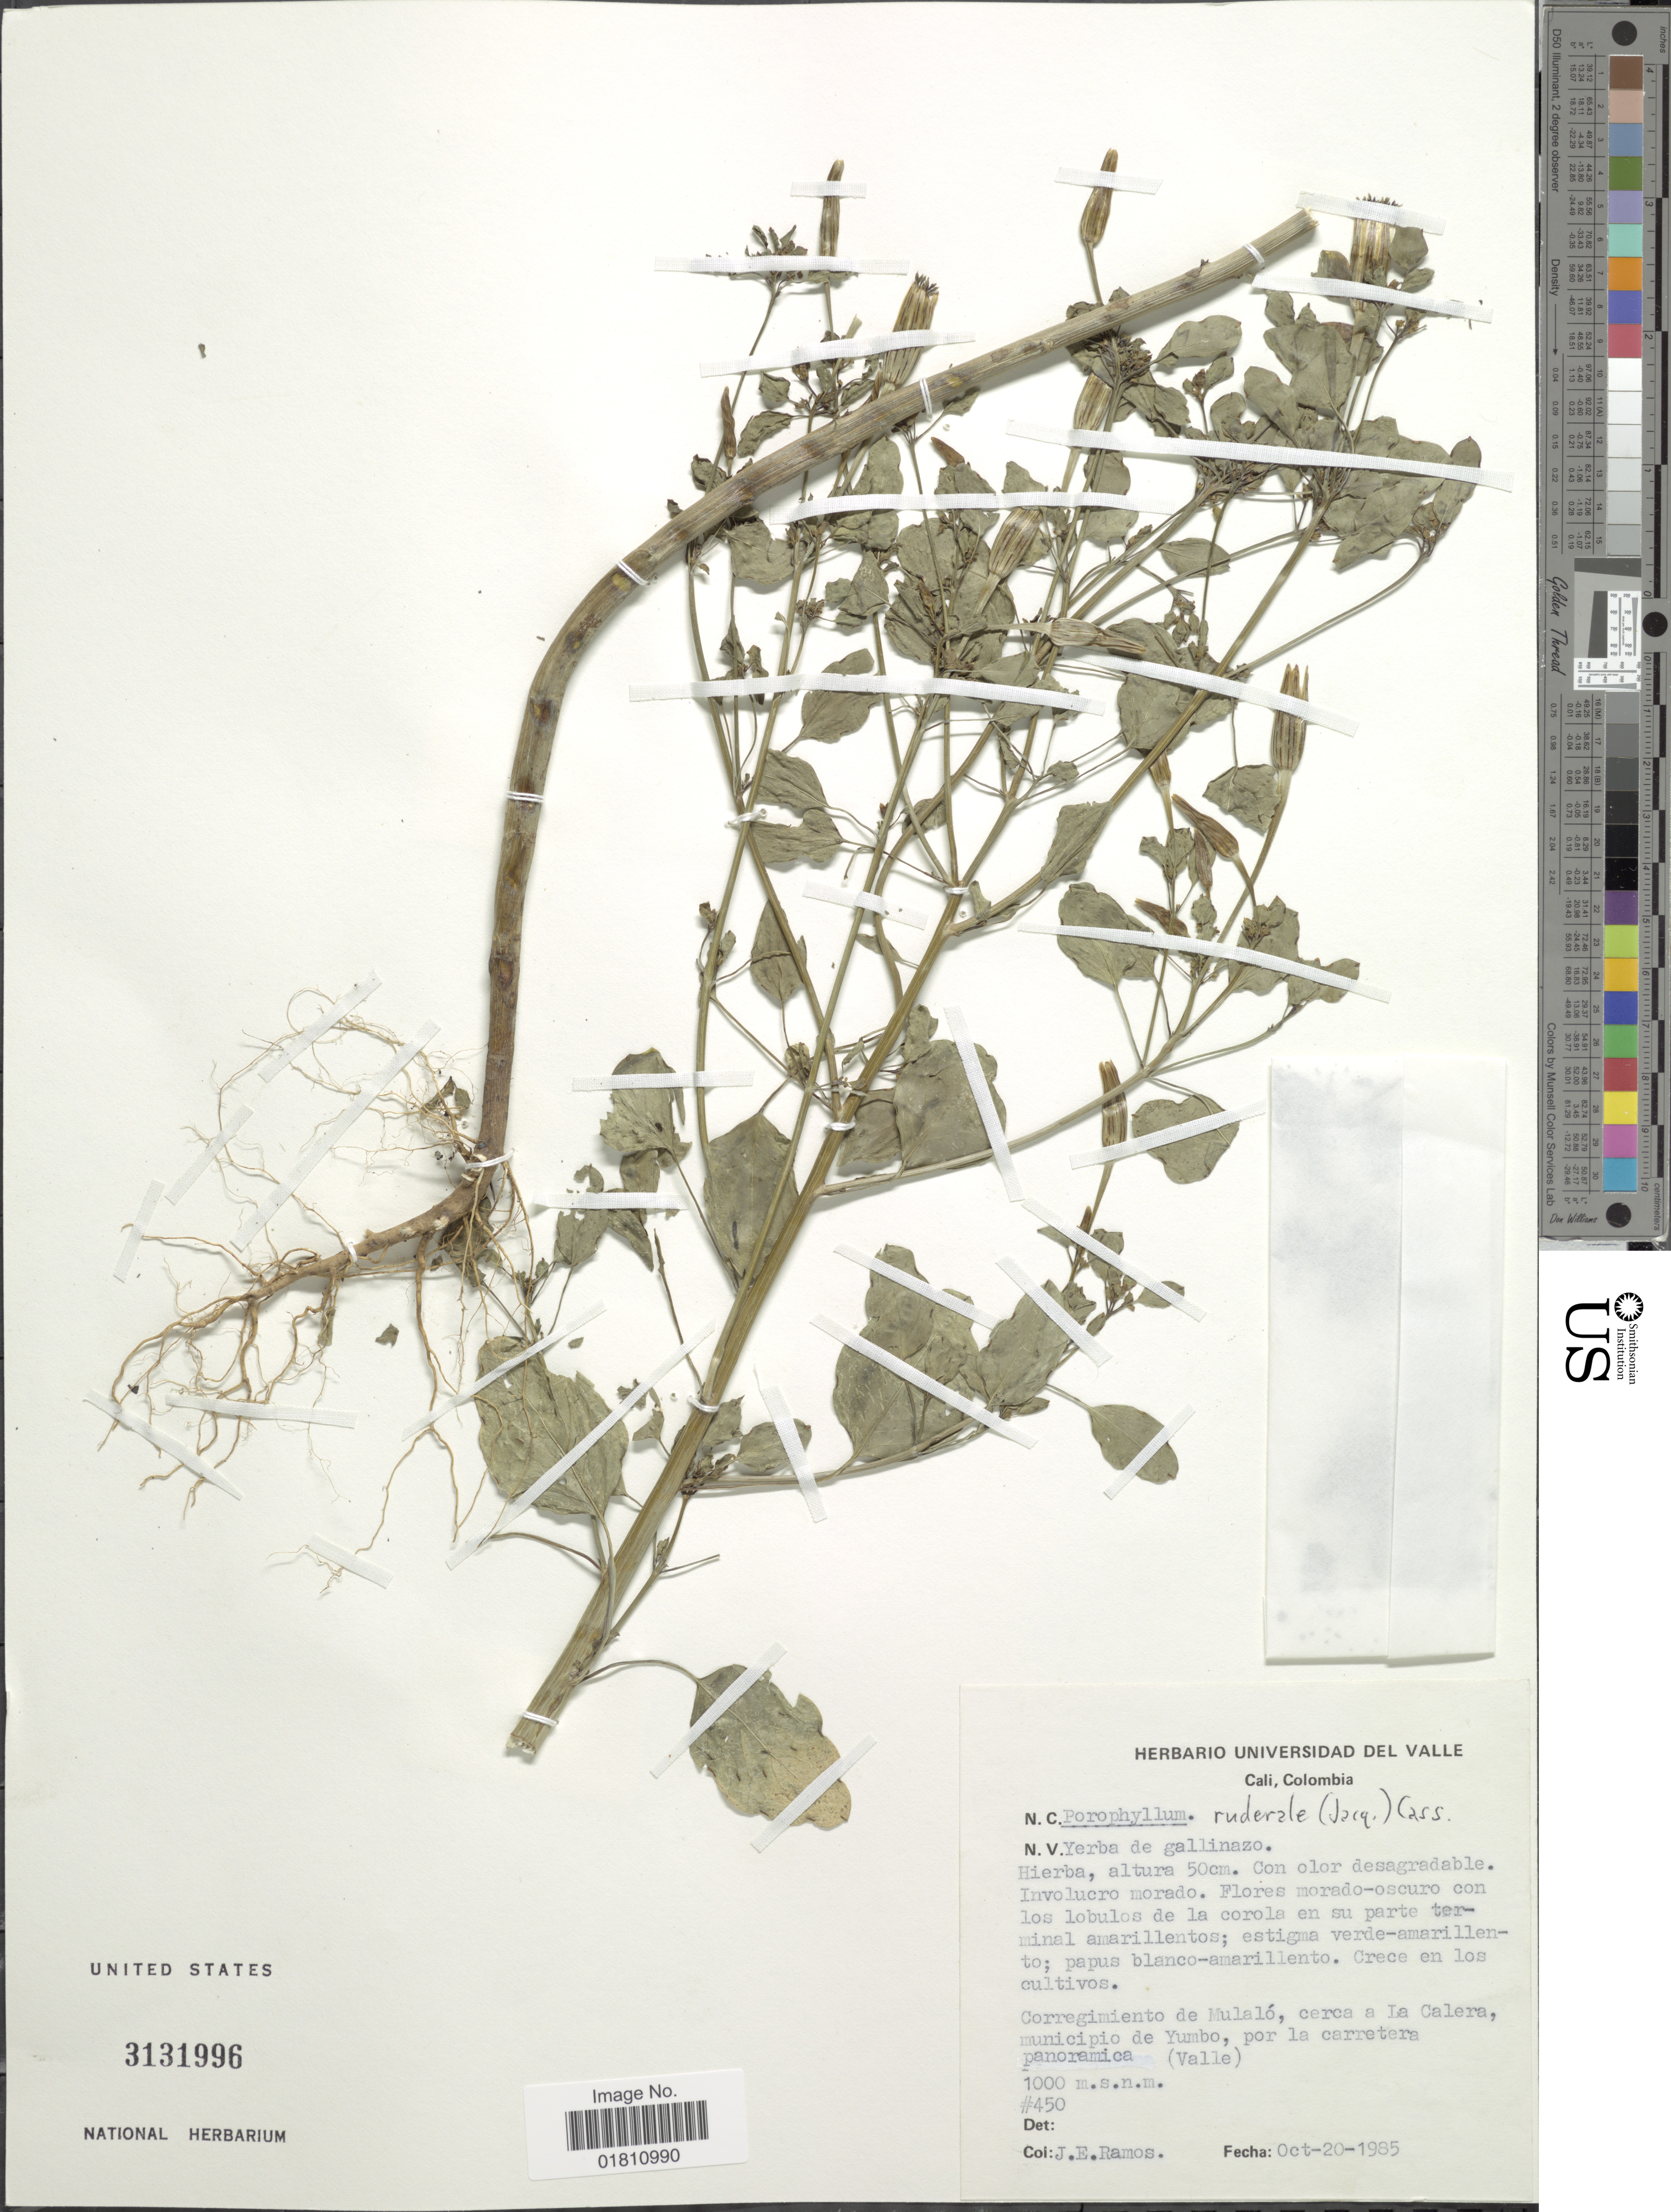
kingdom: Plantae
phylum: Tracheophyta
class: Magnoliopsida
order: Asterales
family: Asteraceae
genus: Porophyllum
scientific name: Porophyllum ruderale subsp. macrocephalum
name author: (DC.) R.R. Johnson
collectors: J. E. Ramos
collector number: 450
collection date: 1985-10-20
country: Colombia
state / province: Valle del Cauca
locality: Cali, Corregimiento de Mulaló, cerca a La Calera, municipio de Yumbo, por la carretera panoramica (Valle)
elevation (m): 1000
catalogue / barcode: US 3131996